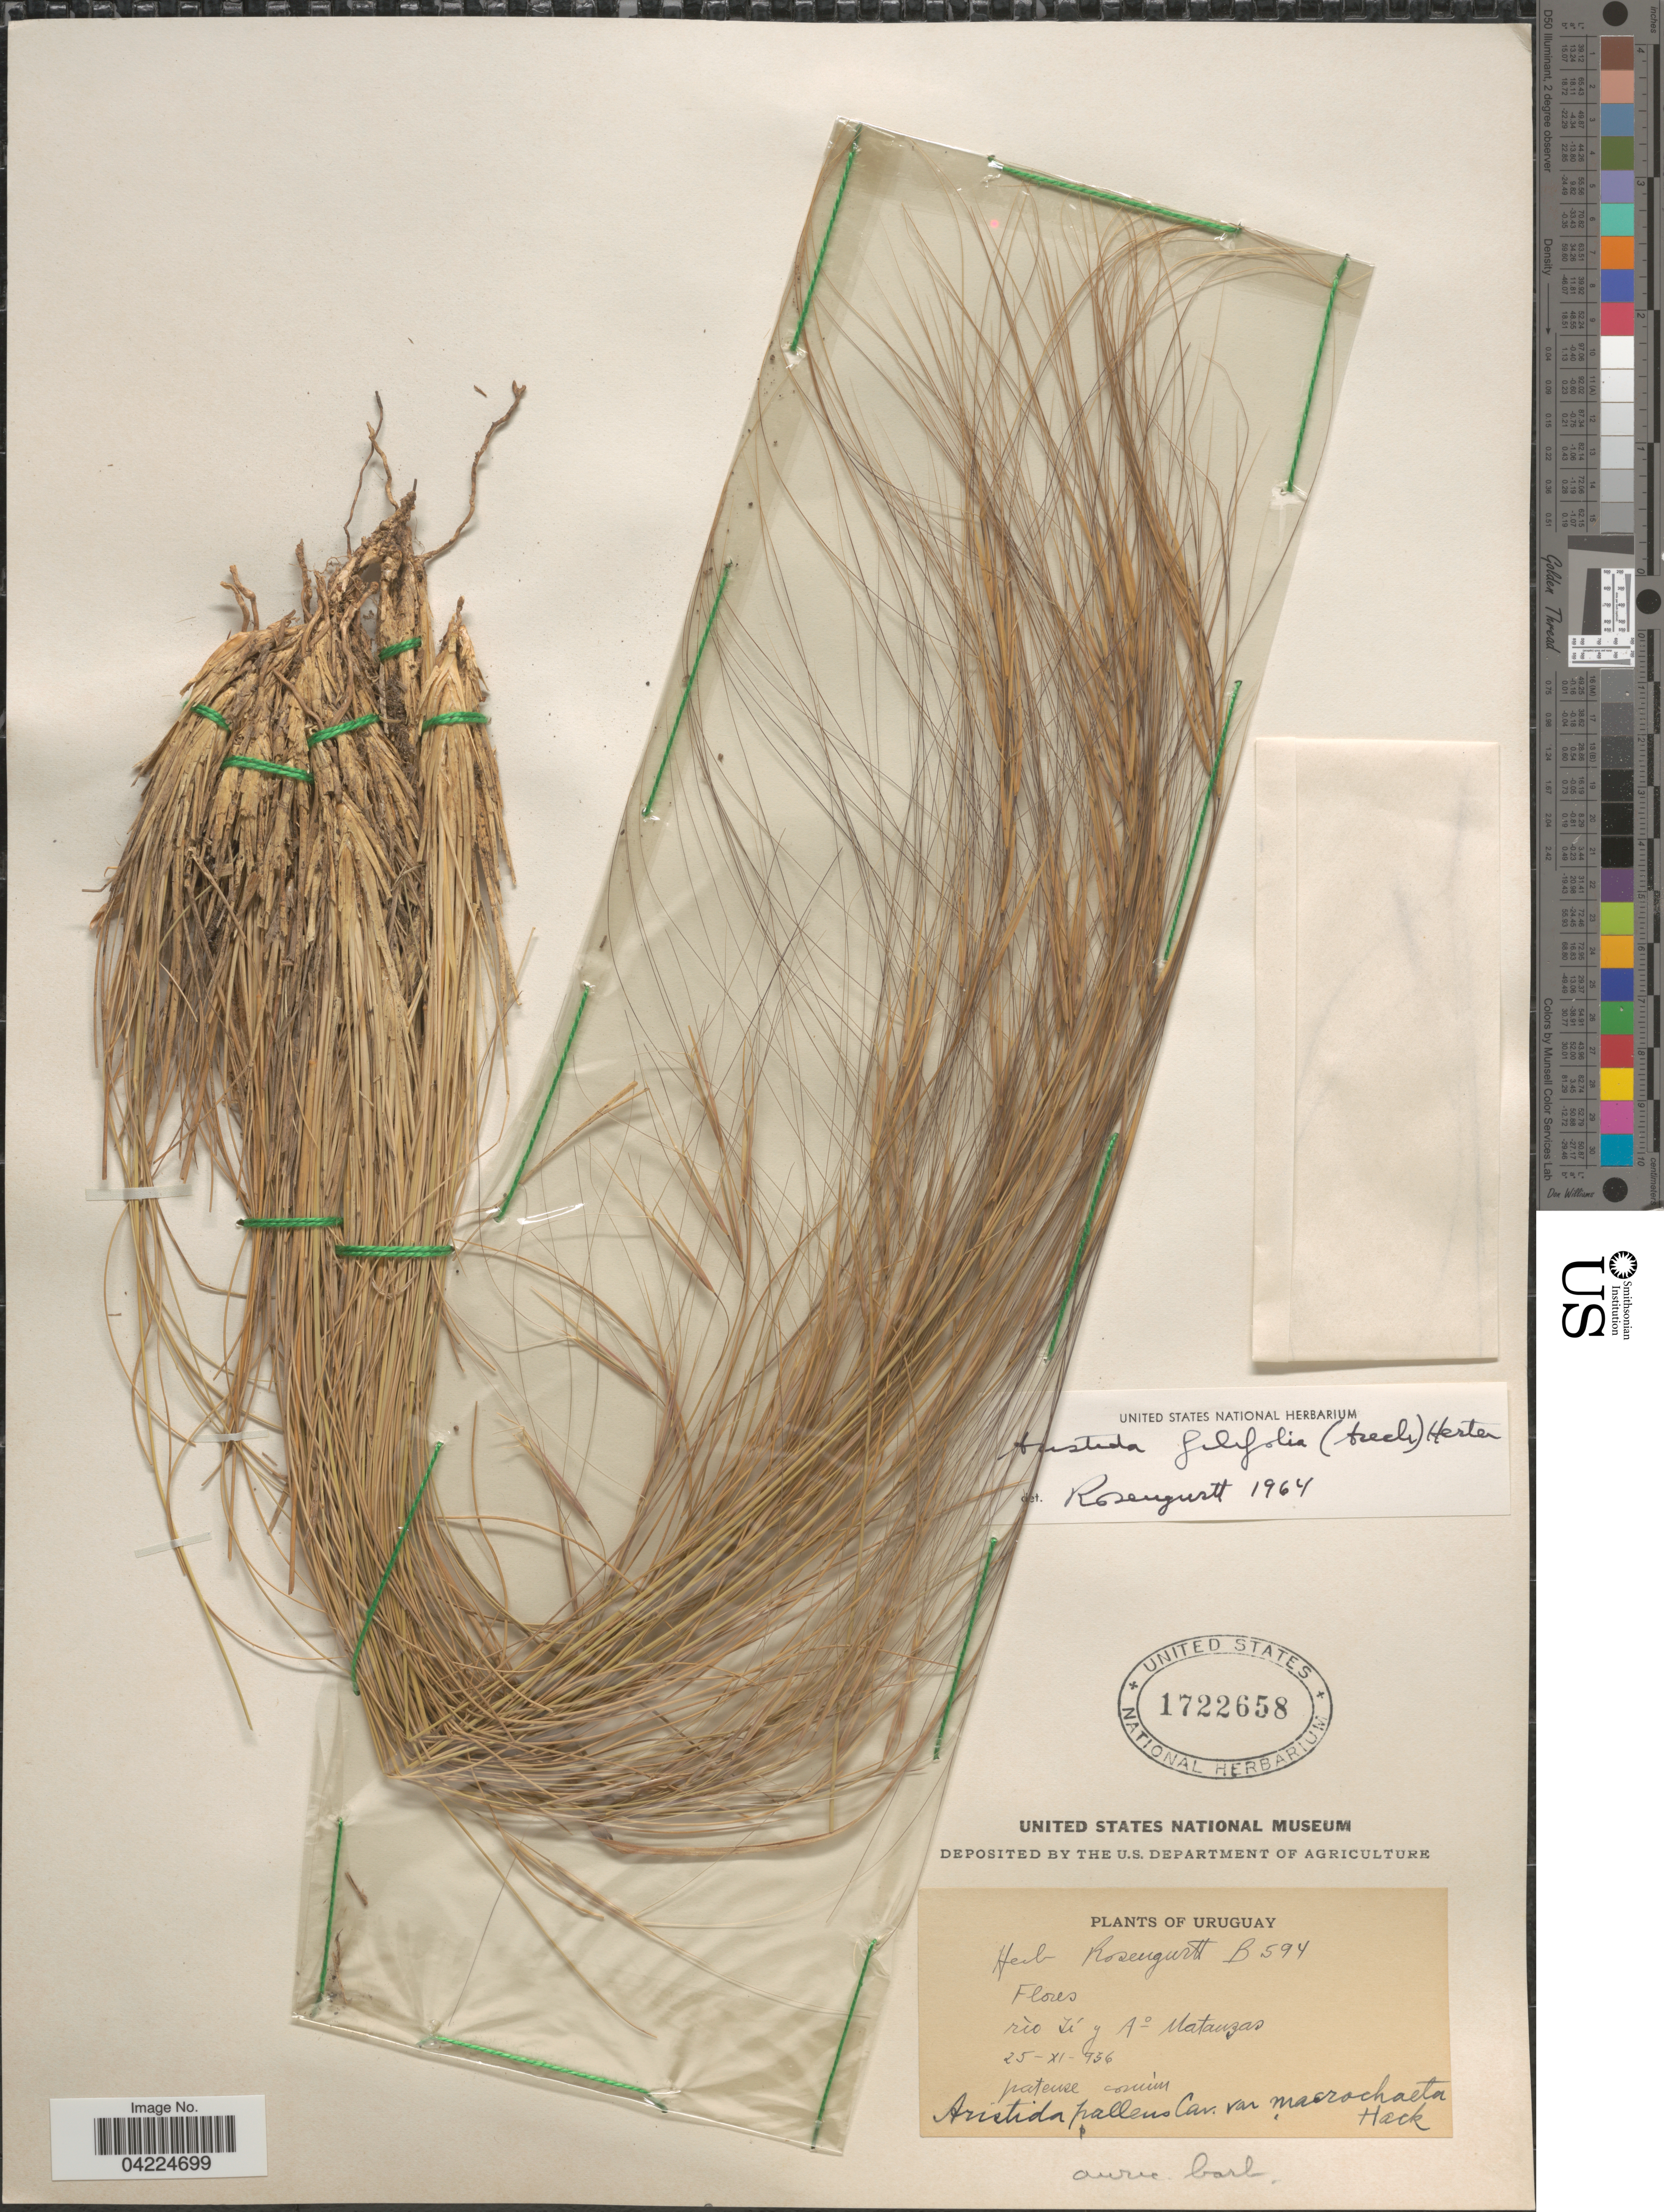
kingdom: Plantae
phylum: Tracheophyta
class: Liliopsida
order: Poales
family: Poaceae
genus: Aristida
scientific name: Aristida filifolia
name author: (Areali) Hecter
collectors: ex herb. Rosengurtt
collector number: B594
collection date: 1936-11-25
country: Uruguay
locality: Rìo Yí y A° Matanzas.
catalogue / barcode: US 1722658